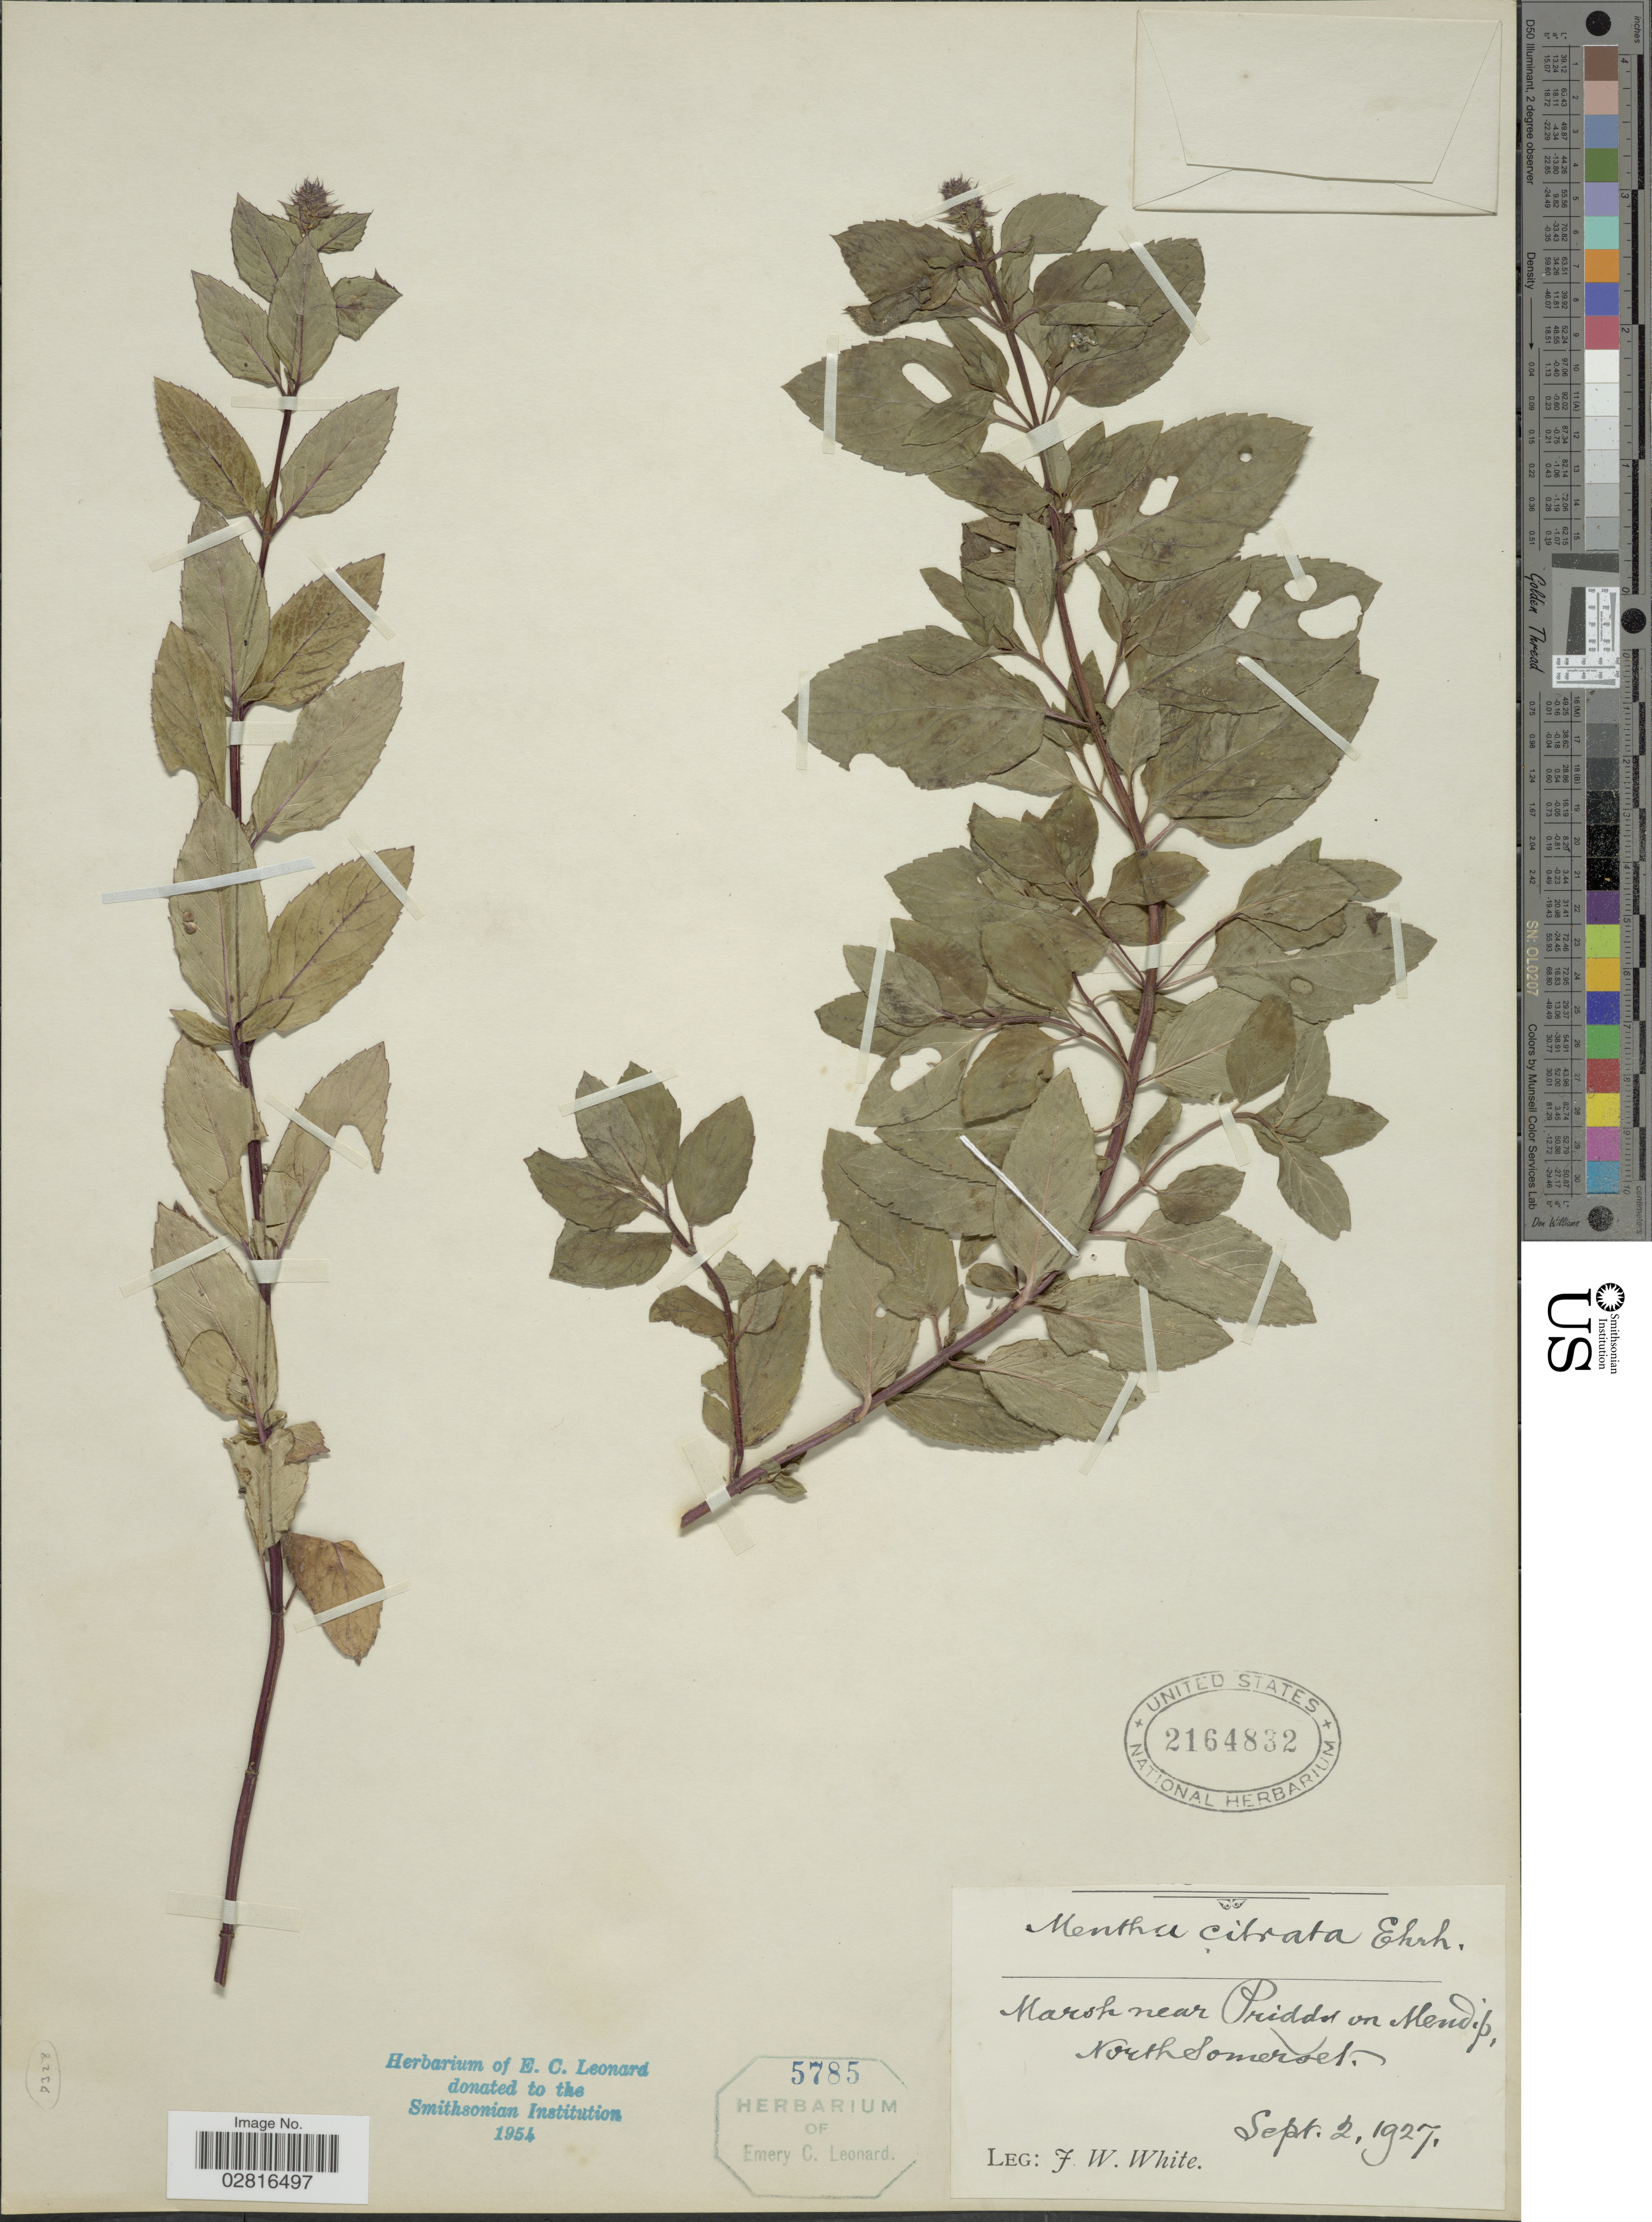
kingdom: Plantae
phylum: Tracheophyta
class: Magnoliopsida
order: Lamiales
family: Lamiaceae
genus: Mentha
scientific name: Mentha x piperita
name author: L.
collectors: F. White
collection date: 1927-09-02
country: Bermuda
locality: Marsh near Priddos on Mendip, [interpreted] North Somerset.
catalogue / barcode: US 2164832